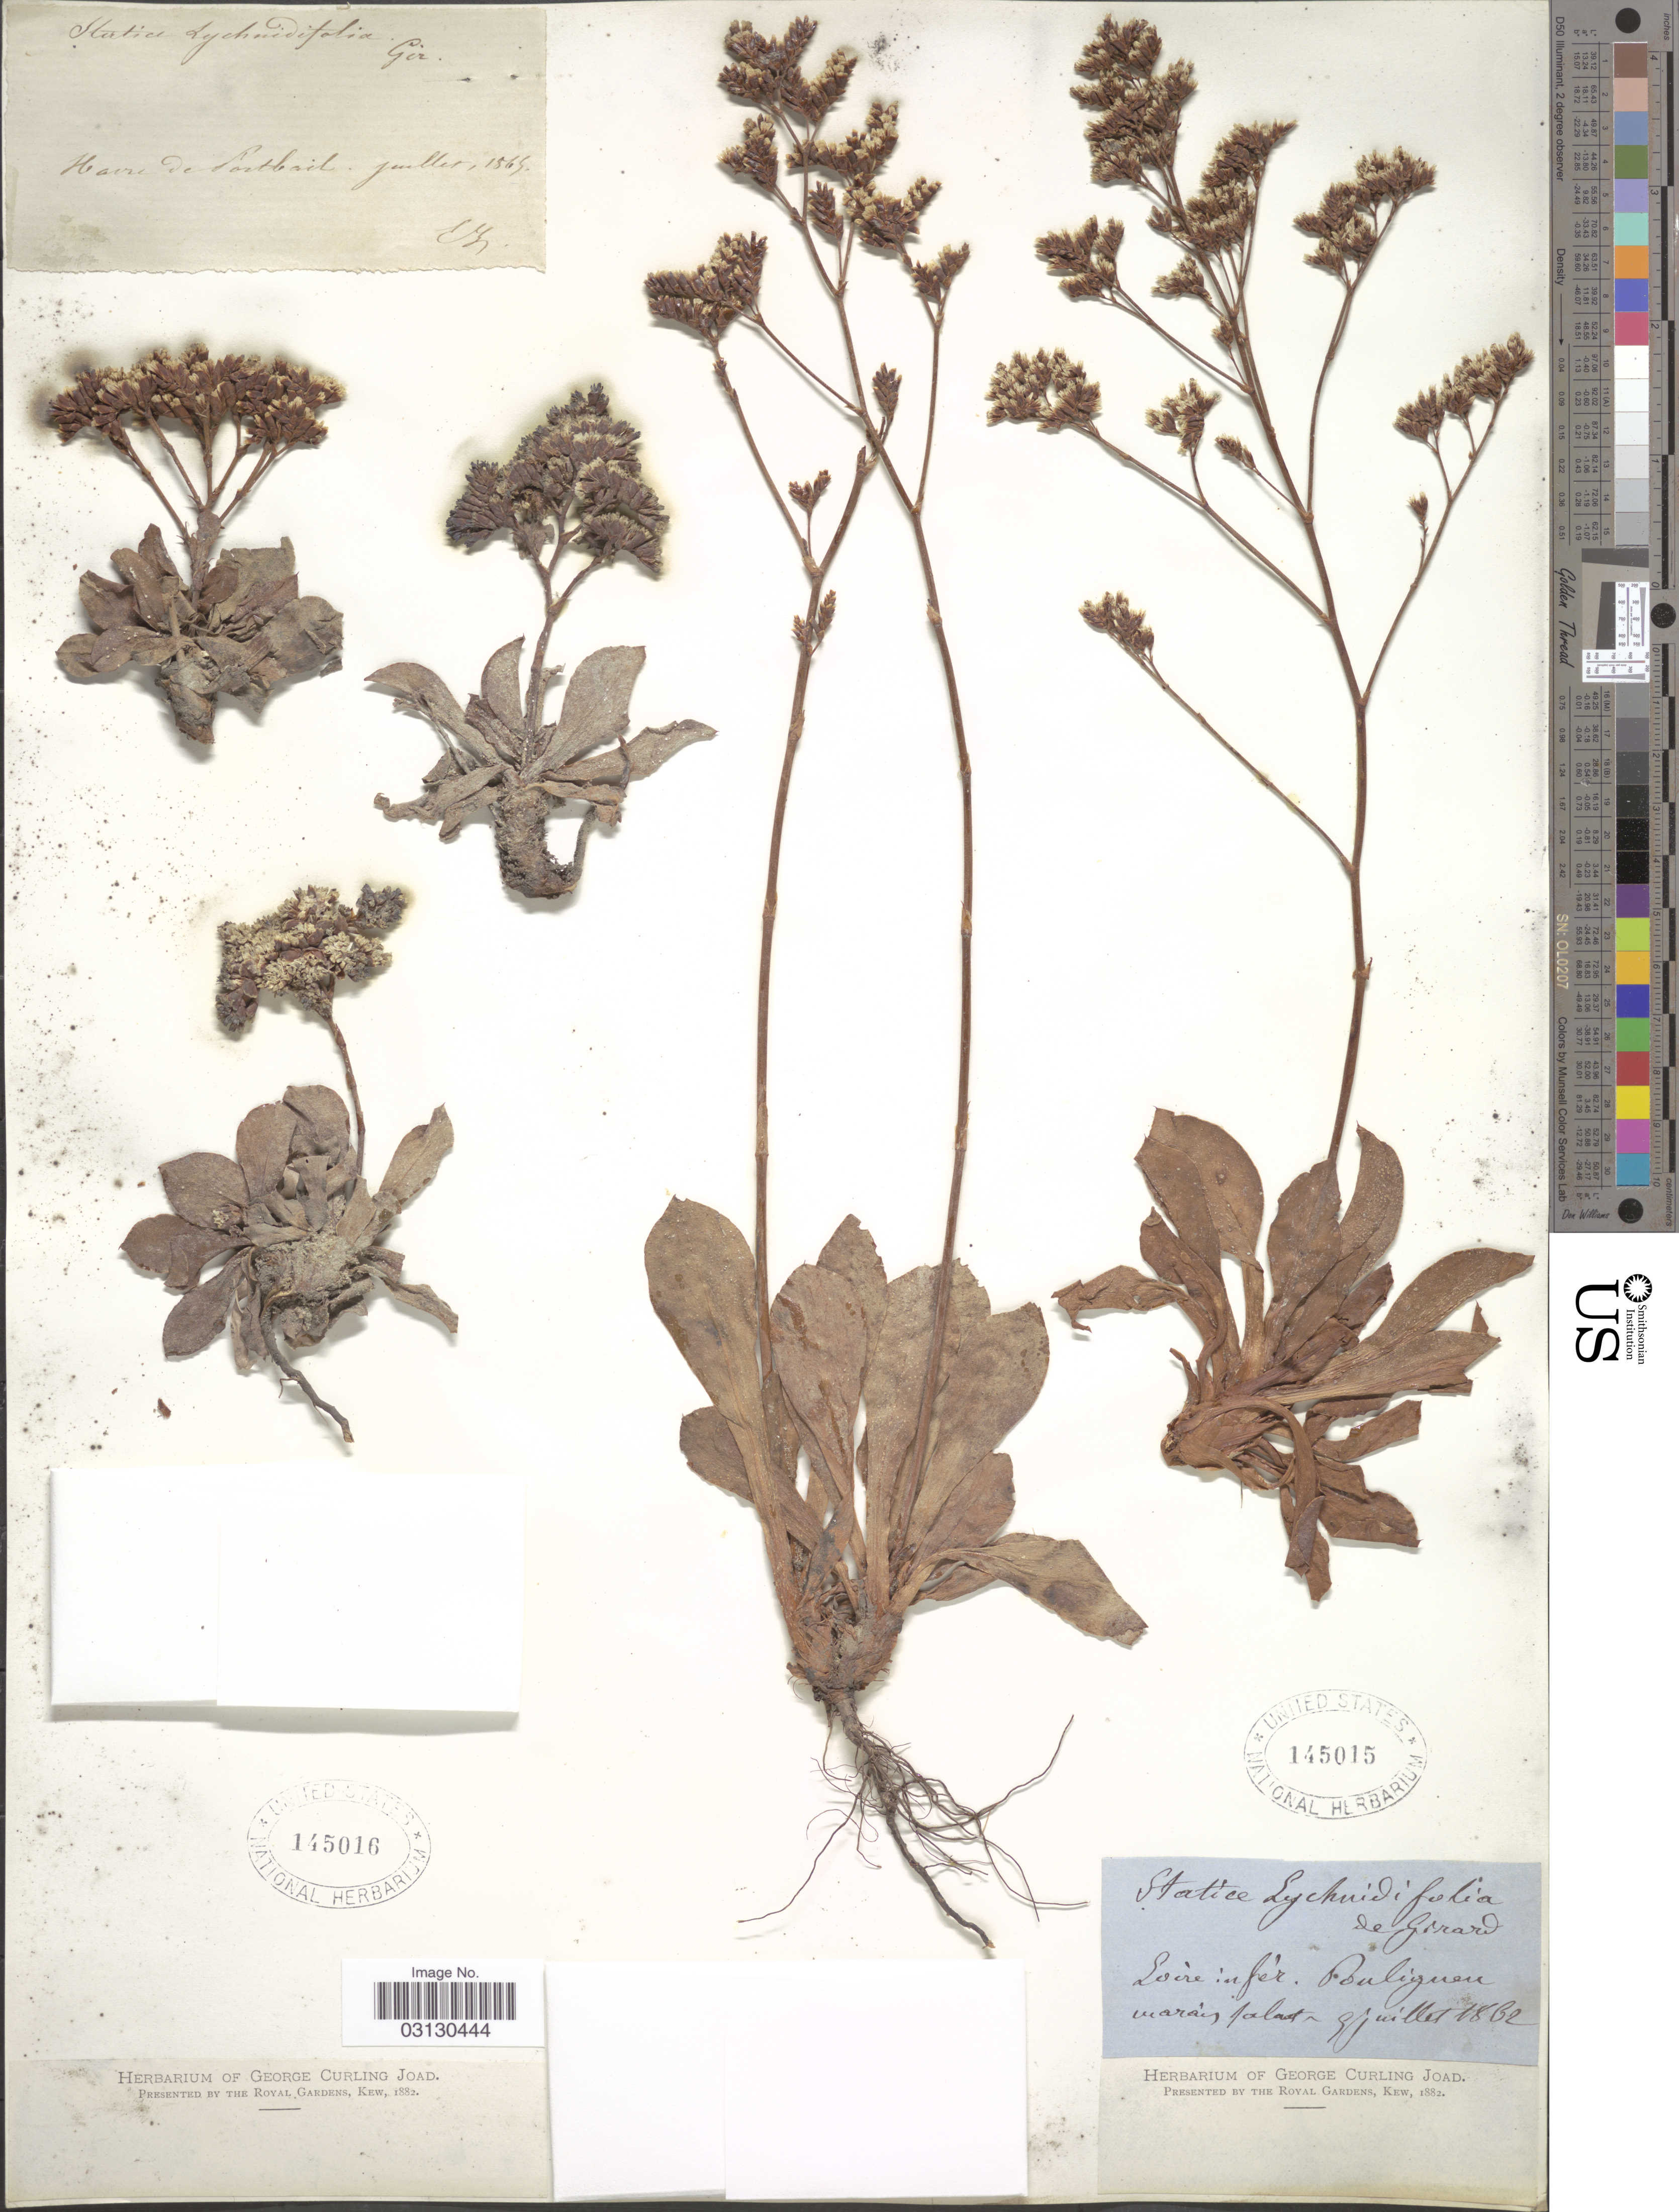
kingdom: Plantae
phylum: Tracheophyta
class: Magnoliopsida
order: Caryophyllales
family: Plumbaginaceae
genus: Limonium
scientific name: Limonium lychnidifolium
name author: (Girard) Kuntze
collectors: ex herb. George Curling Joad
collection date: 1862-07-05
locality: Locre infér. Bulignen marais falast.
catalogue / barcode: US 145015